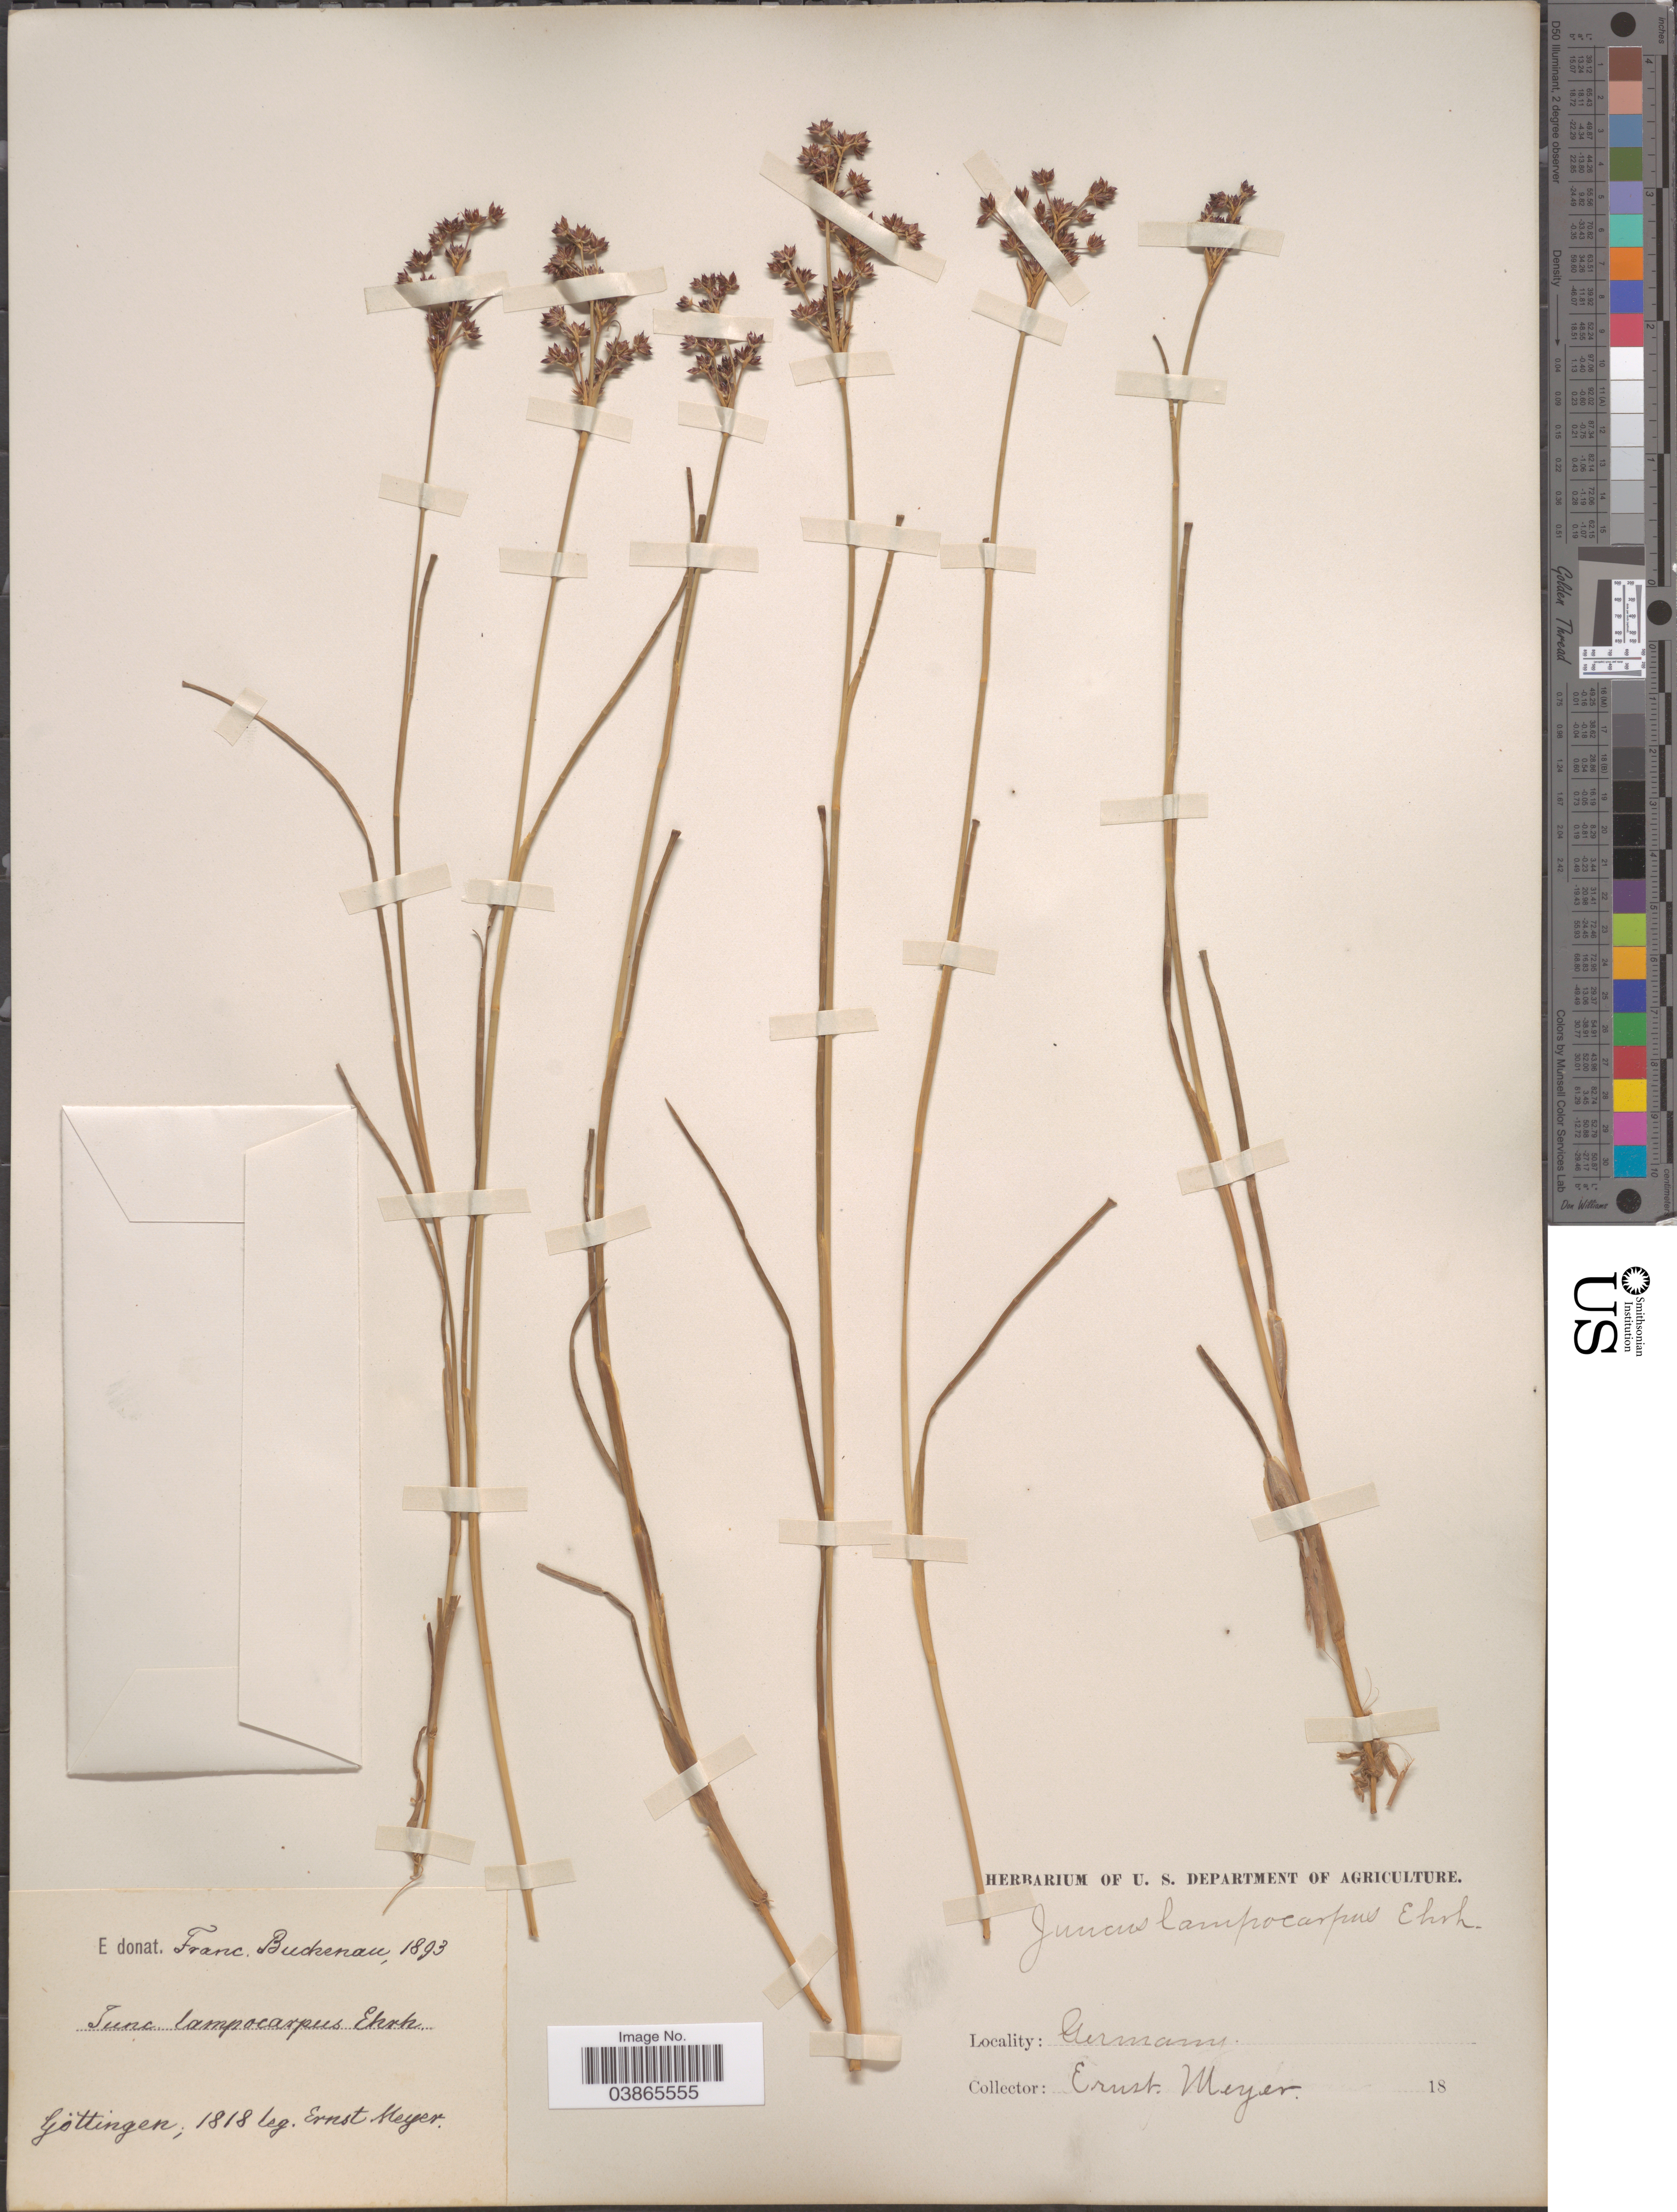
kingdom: Plantae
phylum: Tracheophyta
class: Liliopsida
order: Poales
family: Juncaceae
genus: Juncus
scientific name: Juncus lampocarpus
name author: Ehrh.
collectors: E. Meyer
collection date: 1818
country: Germany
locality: Göttingen.